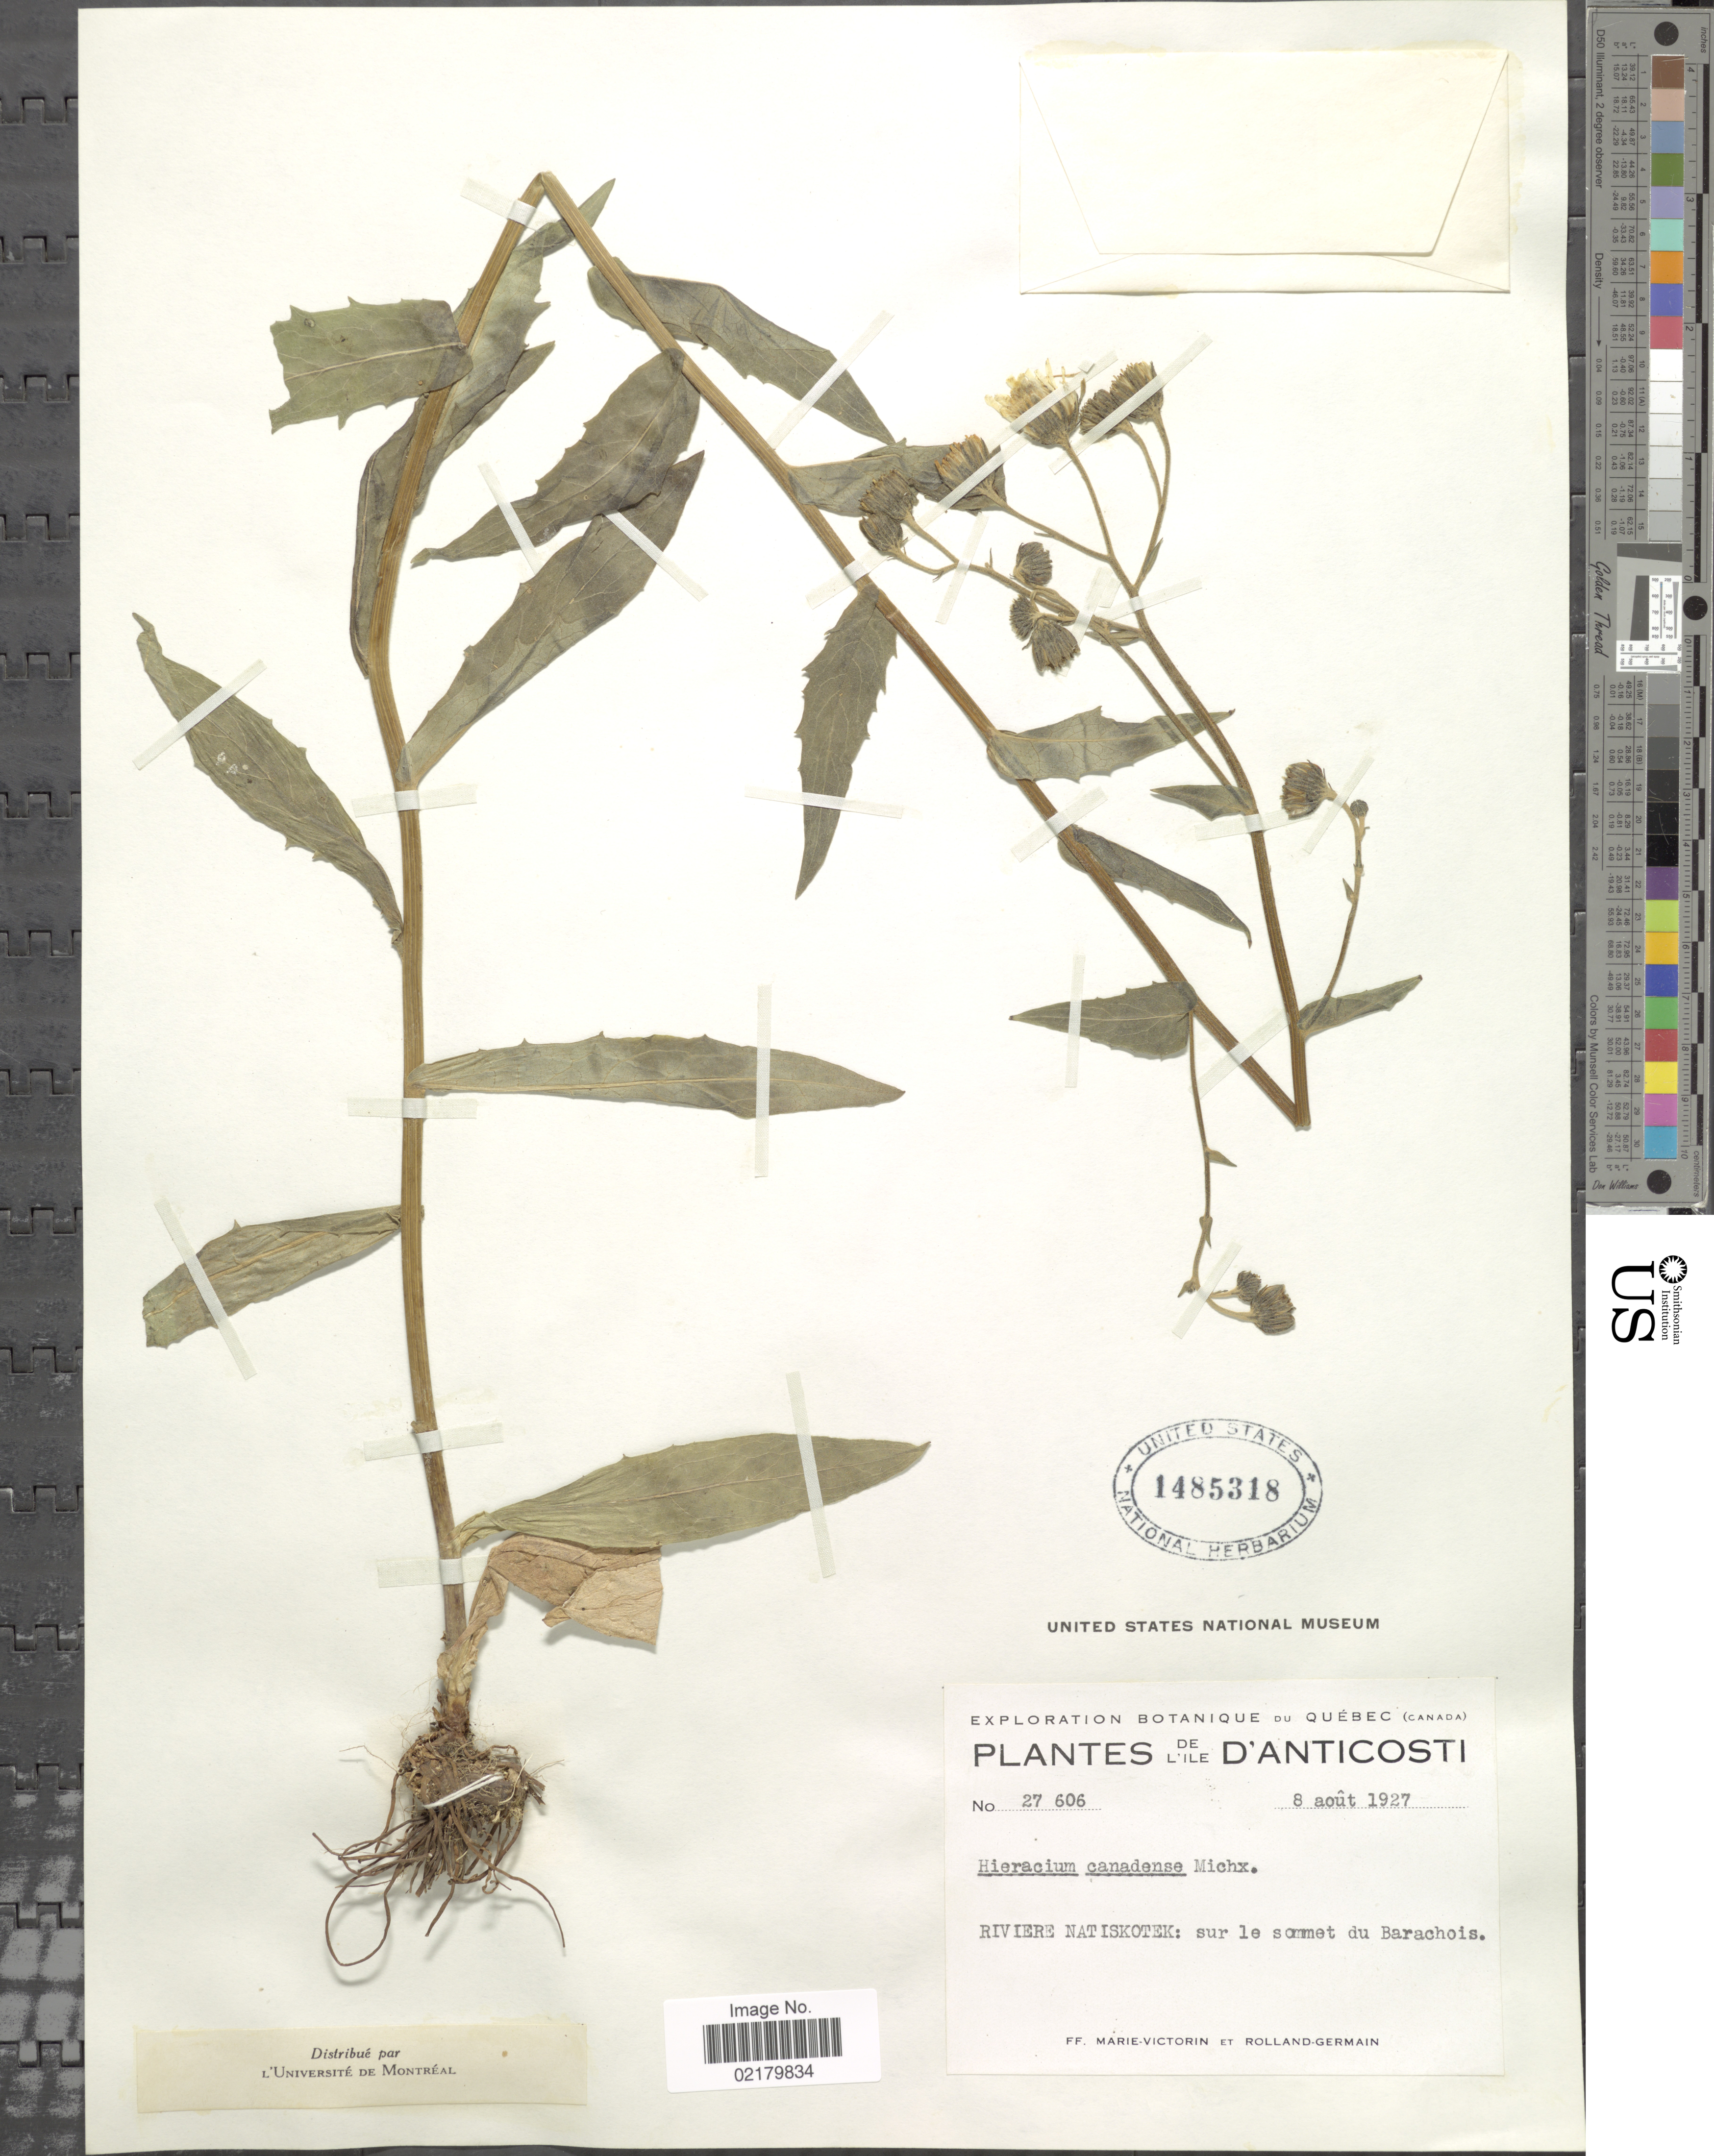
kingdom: Plantae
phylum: Tracheophyta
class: Magnoliopsida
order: Asterales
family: Asteraceae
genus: Hieracium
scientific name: Hieracium canadense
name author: Michx.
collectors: F. Marie-Victorin & Rolland-Germain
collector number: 27606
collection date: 1927-08-08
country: Canada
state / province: Quebec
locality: De L'Ile D'Anticosti, Riviere Natiskotek: sur le sommet du Barachois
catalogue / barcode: US 1485318